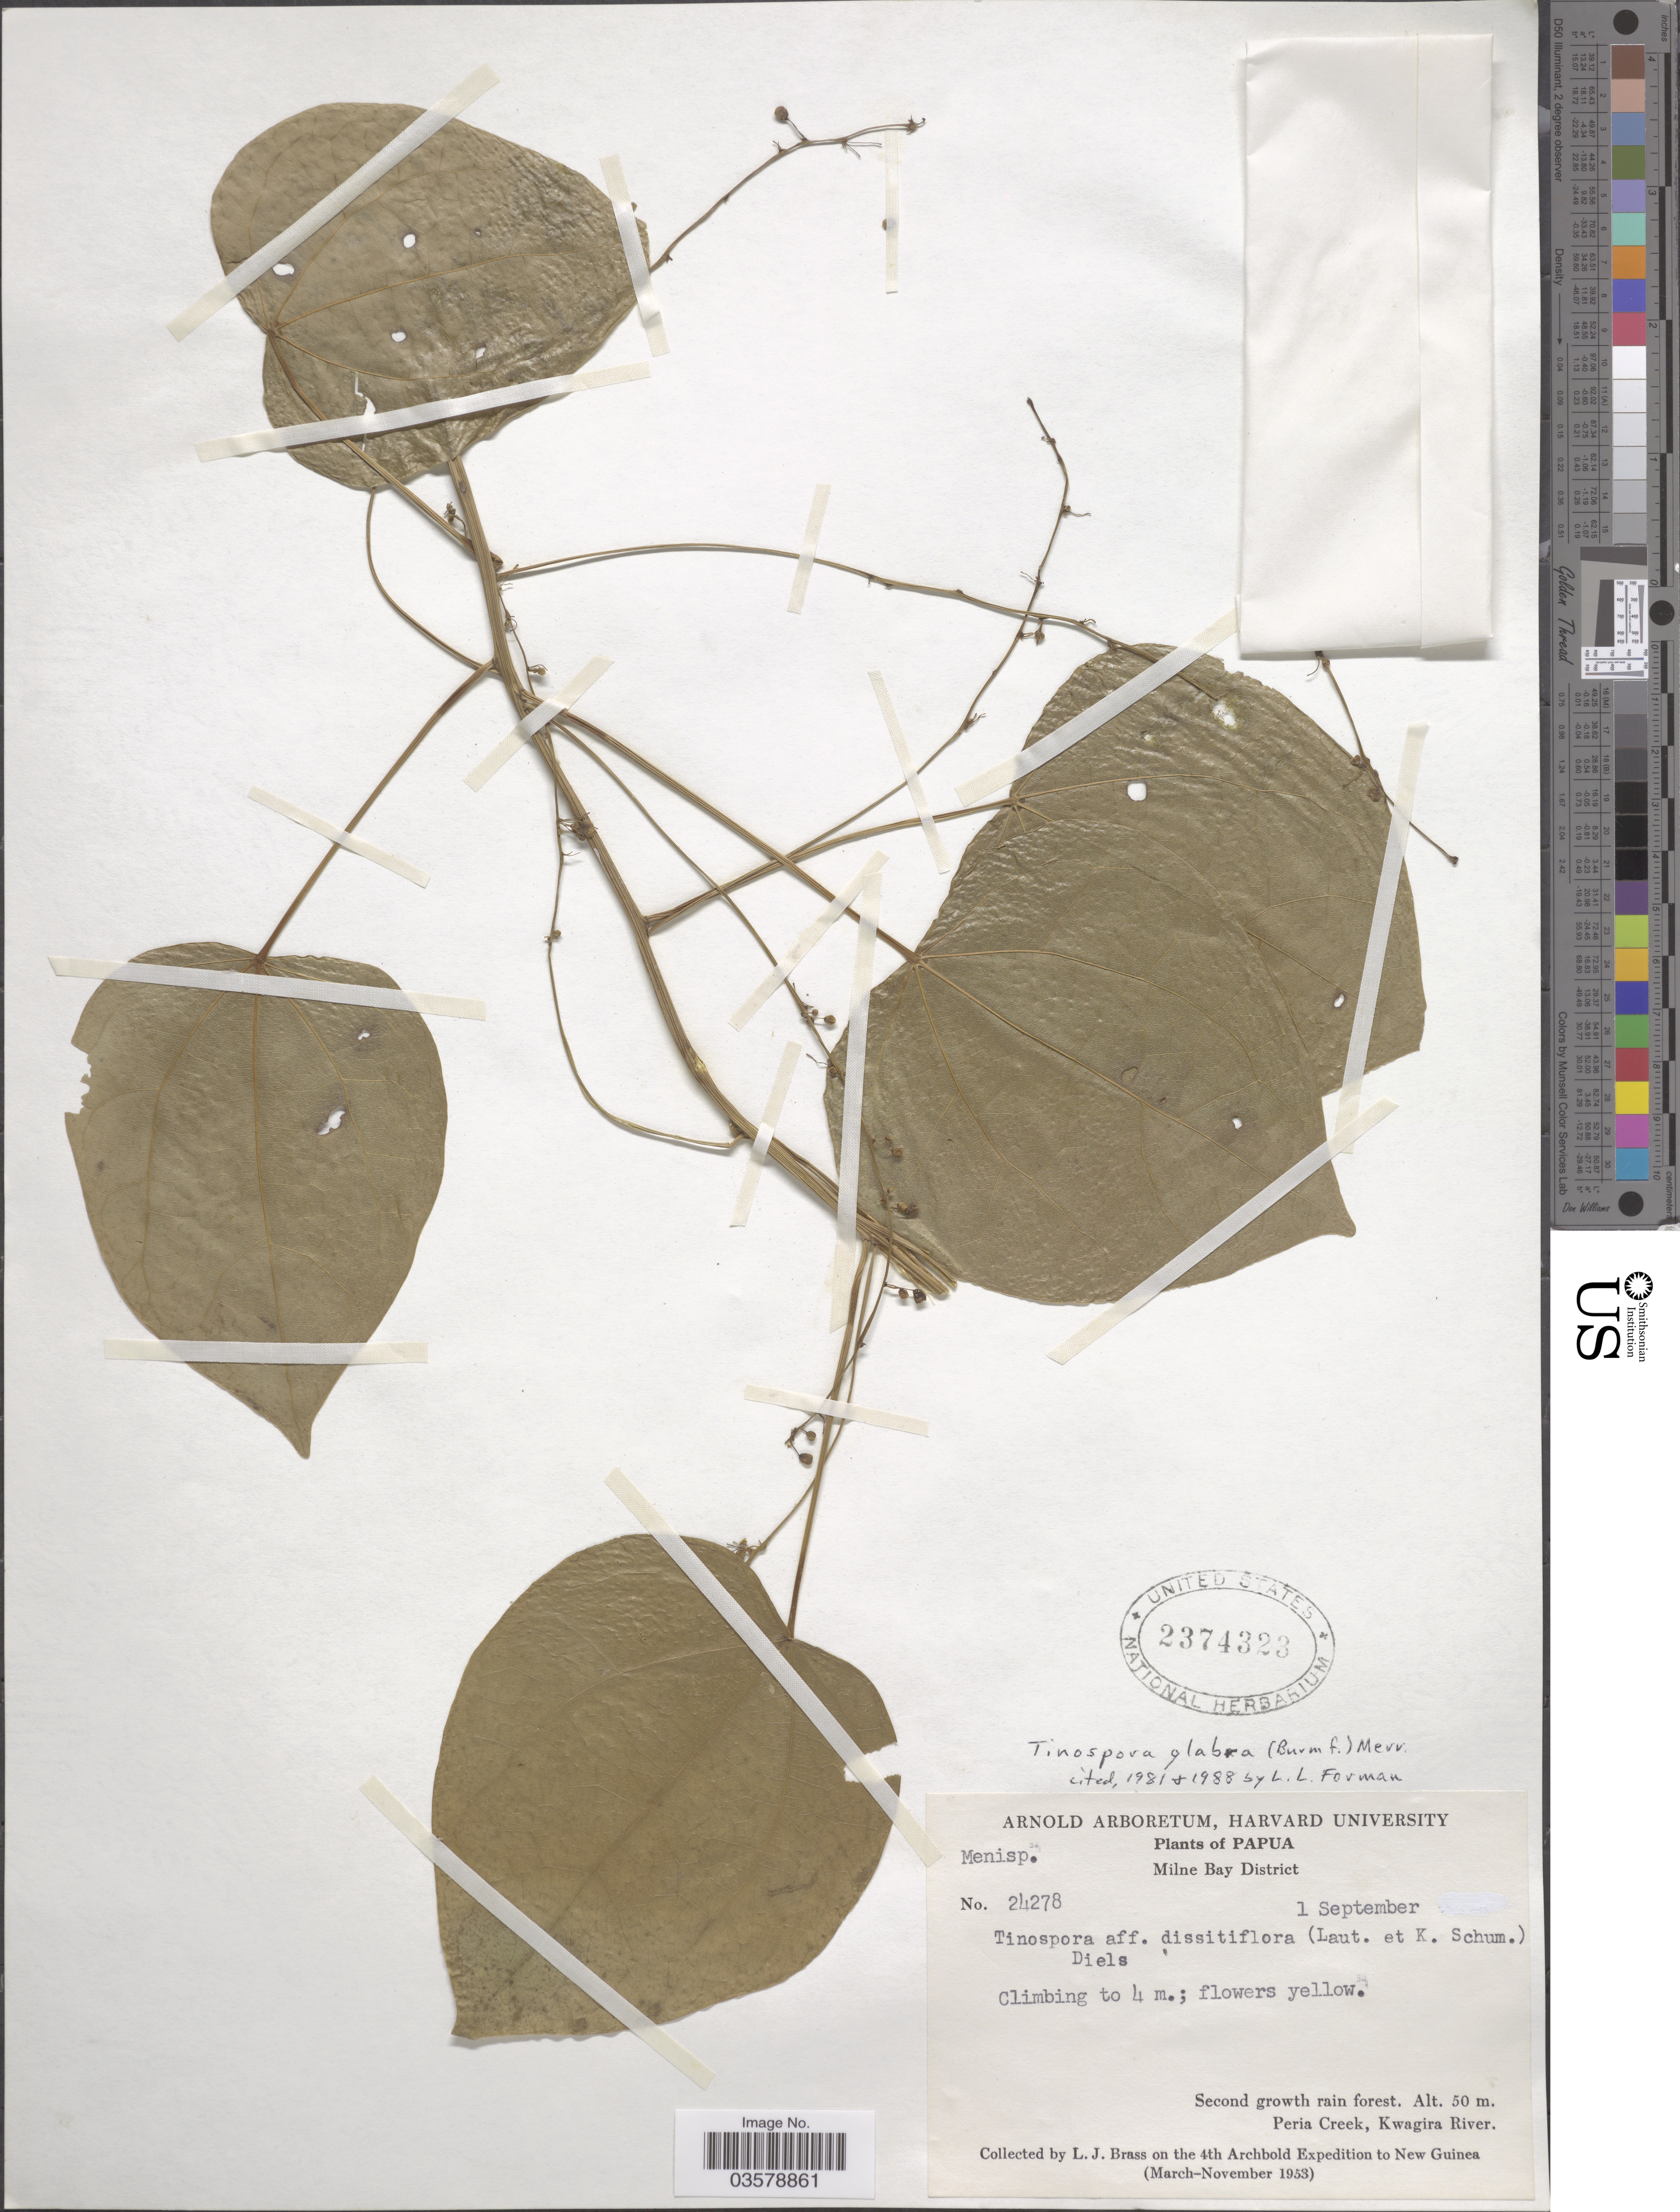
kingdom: Plantae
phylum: Tracheophyta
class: Magnoliopsida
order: Ranunculales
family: Menispermaceae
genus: Tinospora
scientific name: Tinospora glabra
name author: (Burm. f.) Merr.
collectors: L. J. Brass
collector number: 24278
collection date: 1953-09-01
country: Papua New Guinea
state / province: Milne Bay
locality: Milne Bay District. Second growth rain forest. Peria Creek, Kwagira River. New Guinea.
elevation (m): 50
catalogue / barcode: US 2374323